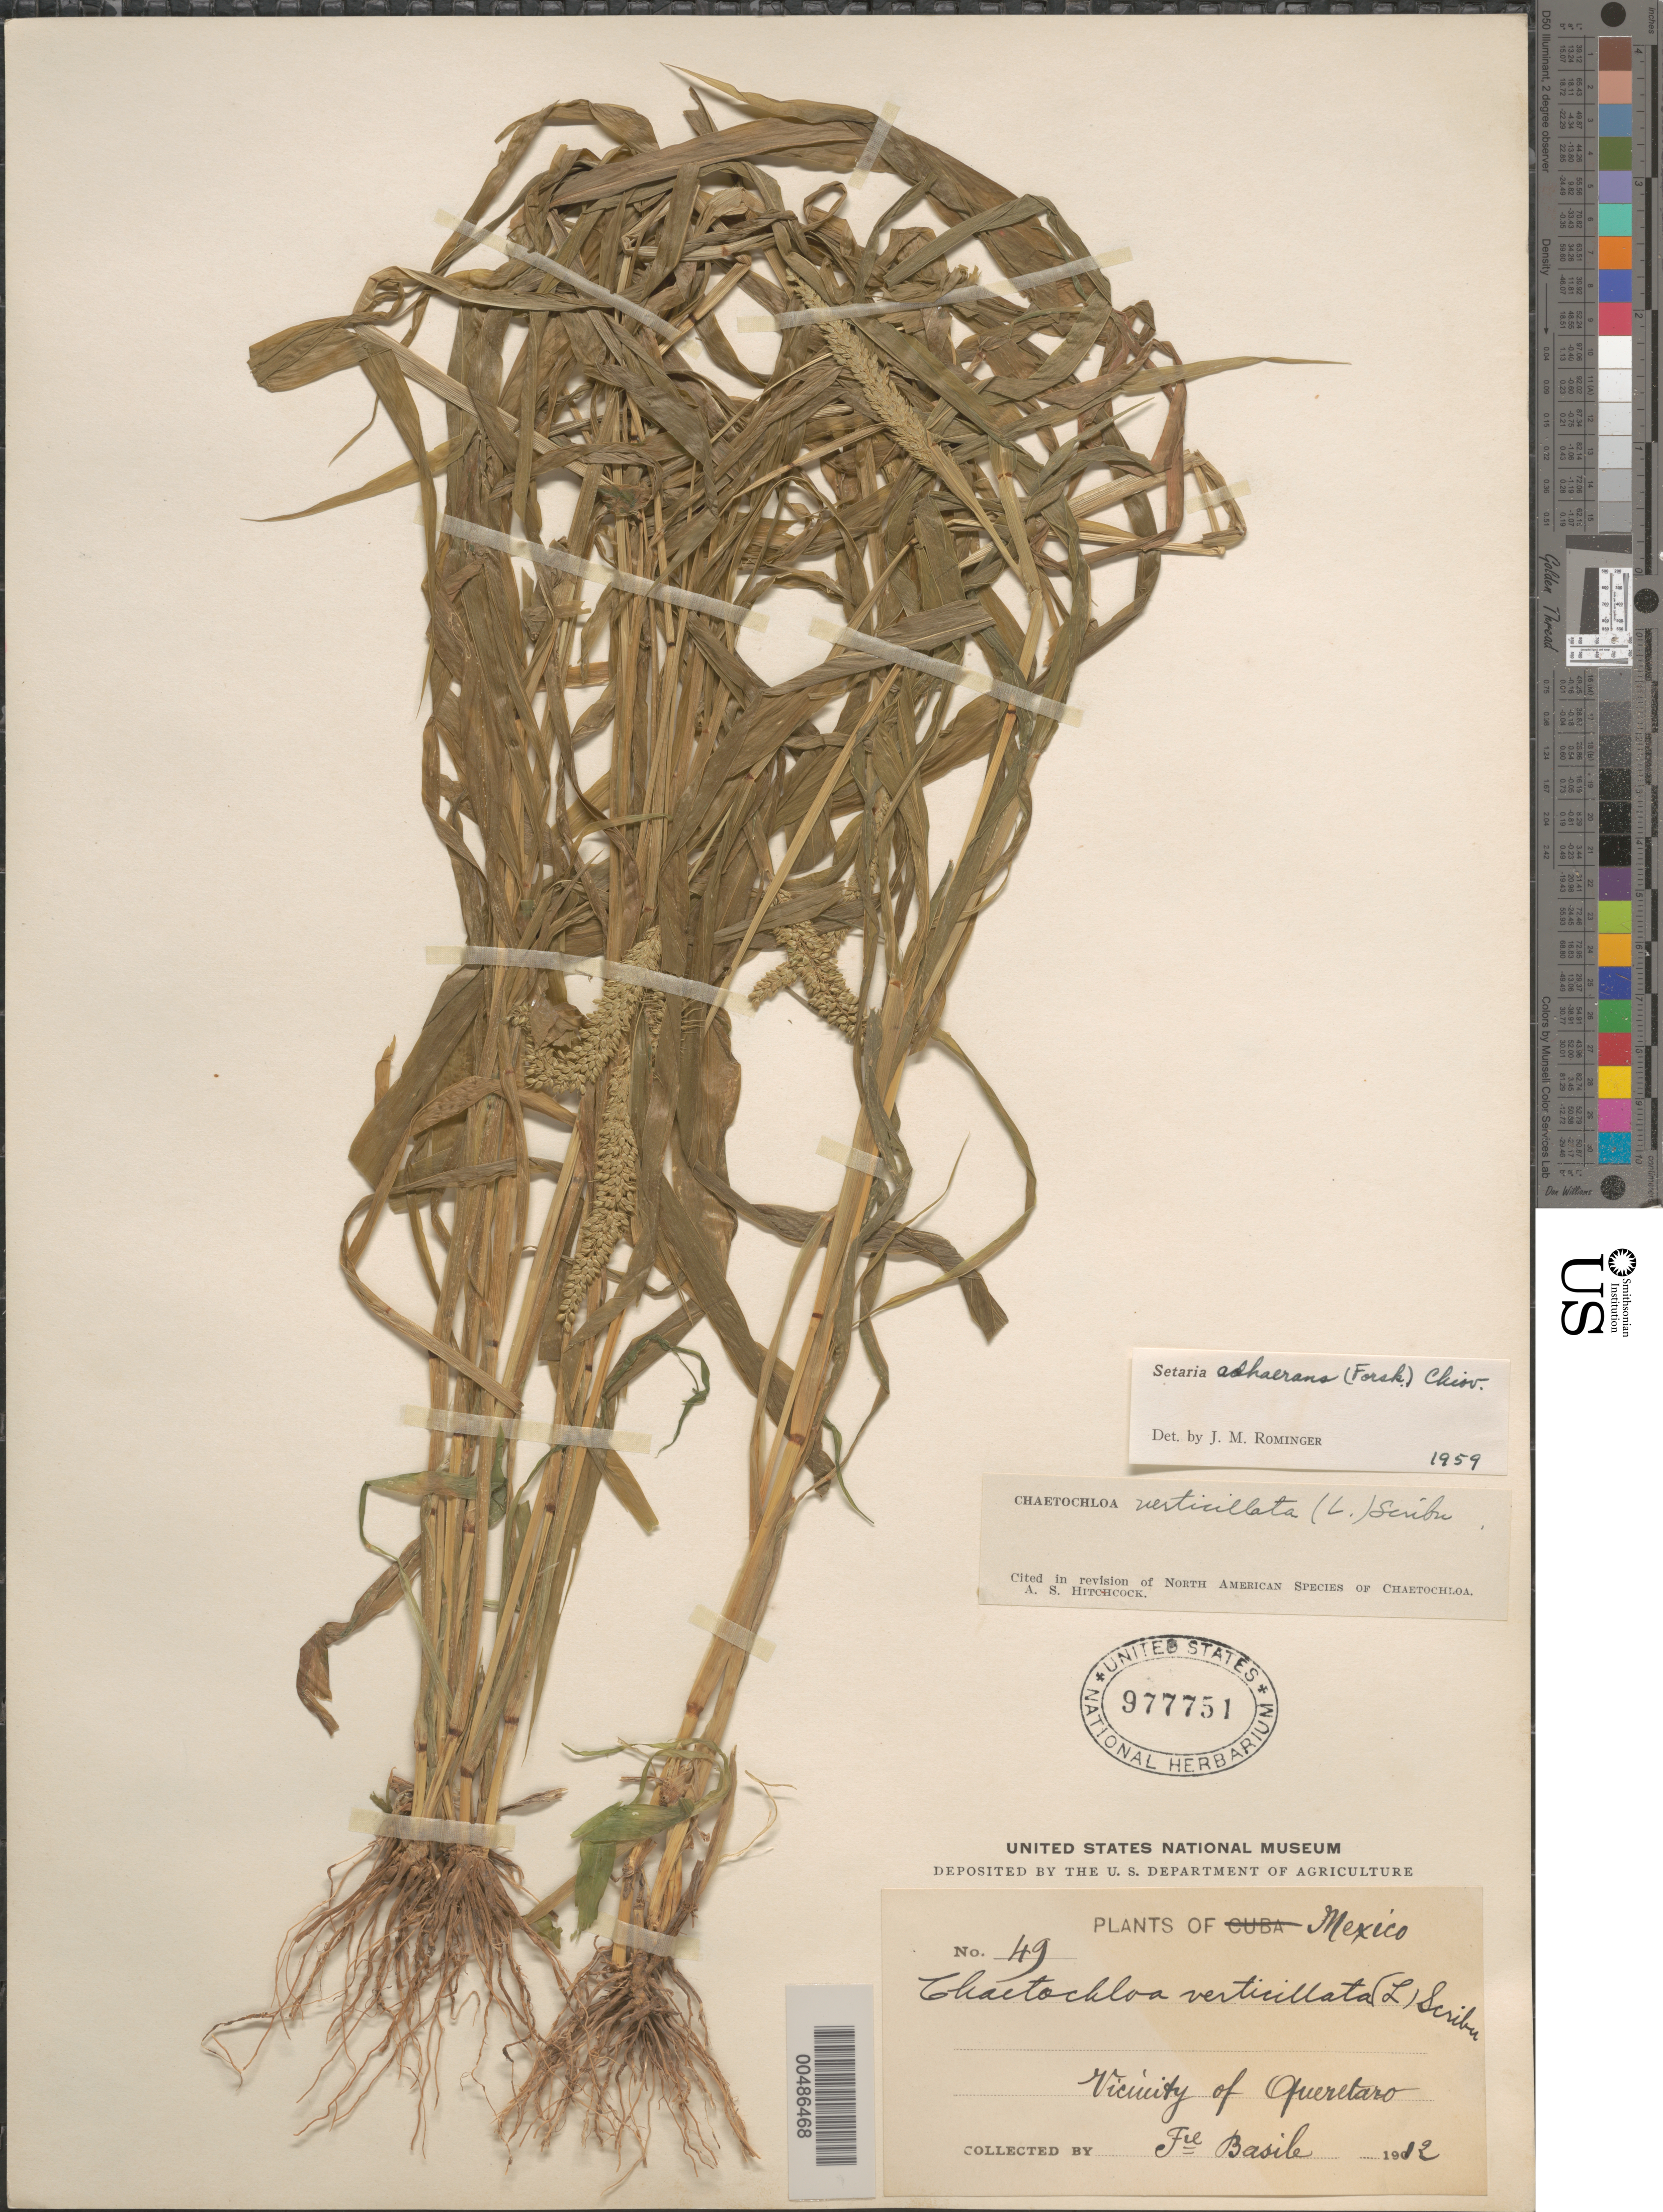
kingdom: Plantae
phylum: Tracheophyta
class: Liliopsida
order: Poales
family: Poaceae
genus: Setaria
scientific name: Setaria adhaerens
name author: (Forssk.) Chiov.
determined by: Rominger, J. M.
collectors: Bro. Basile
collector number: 49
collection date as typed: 1912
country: Mexico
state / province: Querétaro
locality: Vicinity of Querétaro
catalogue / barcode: US 977751